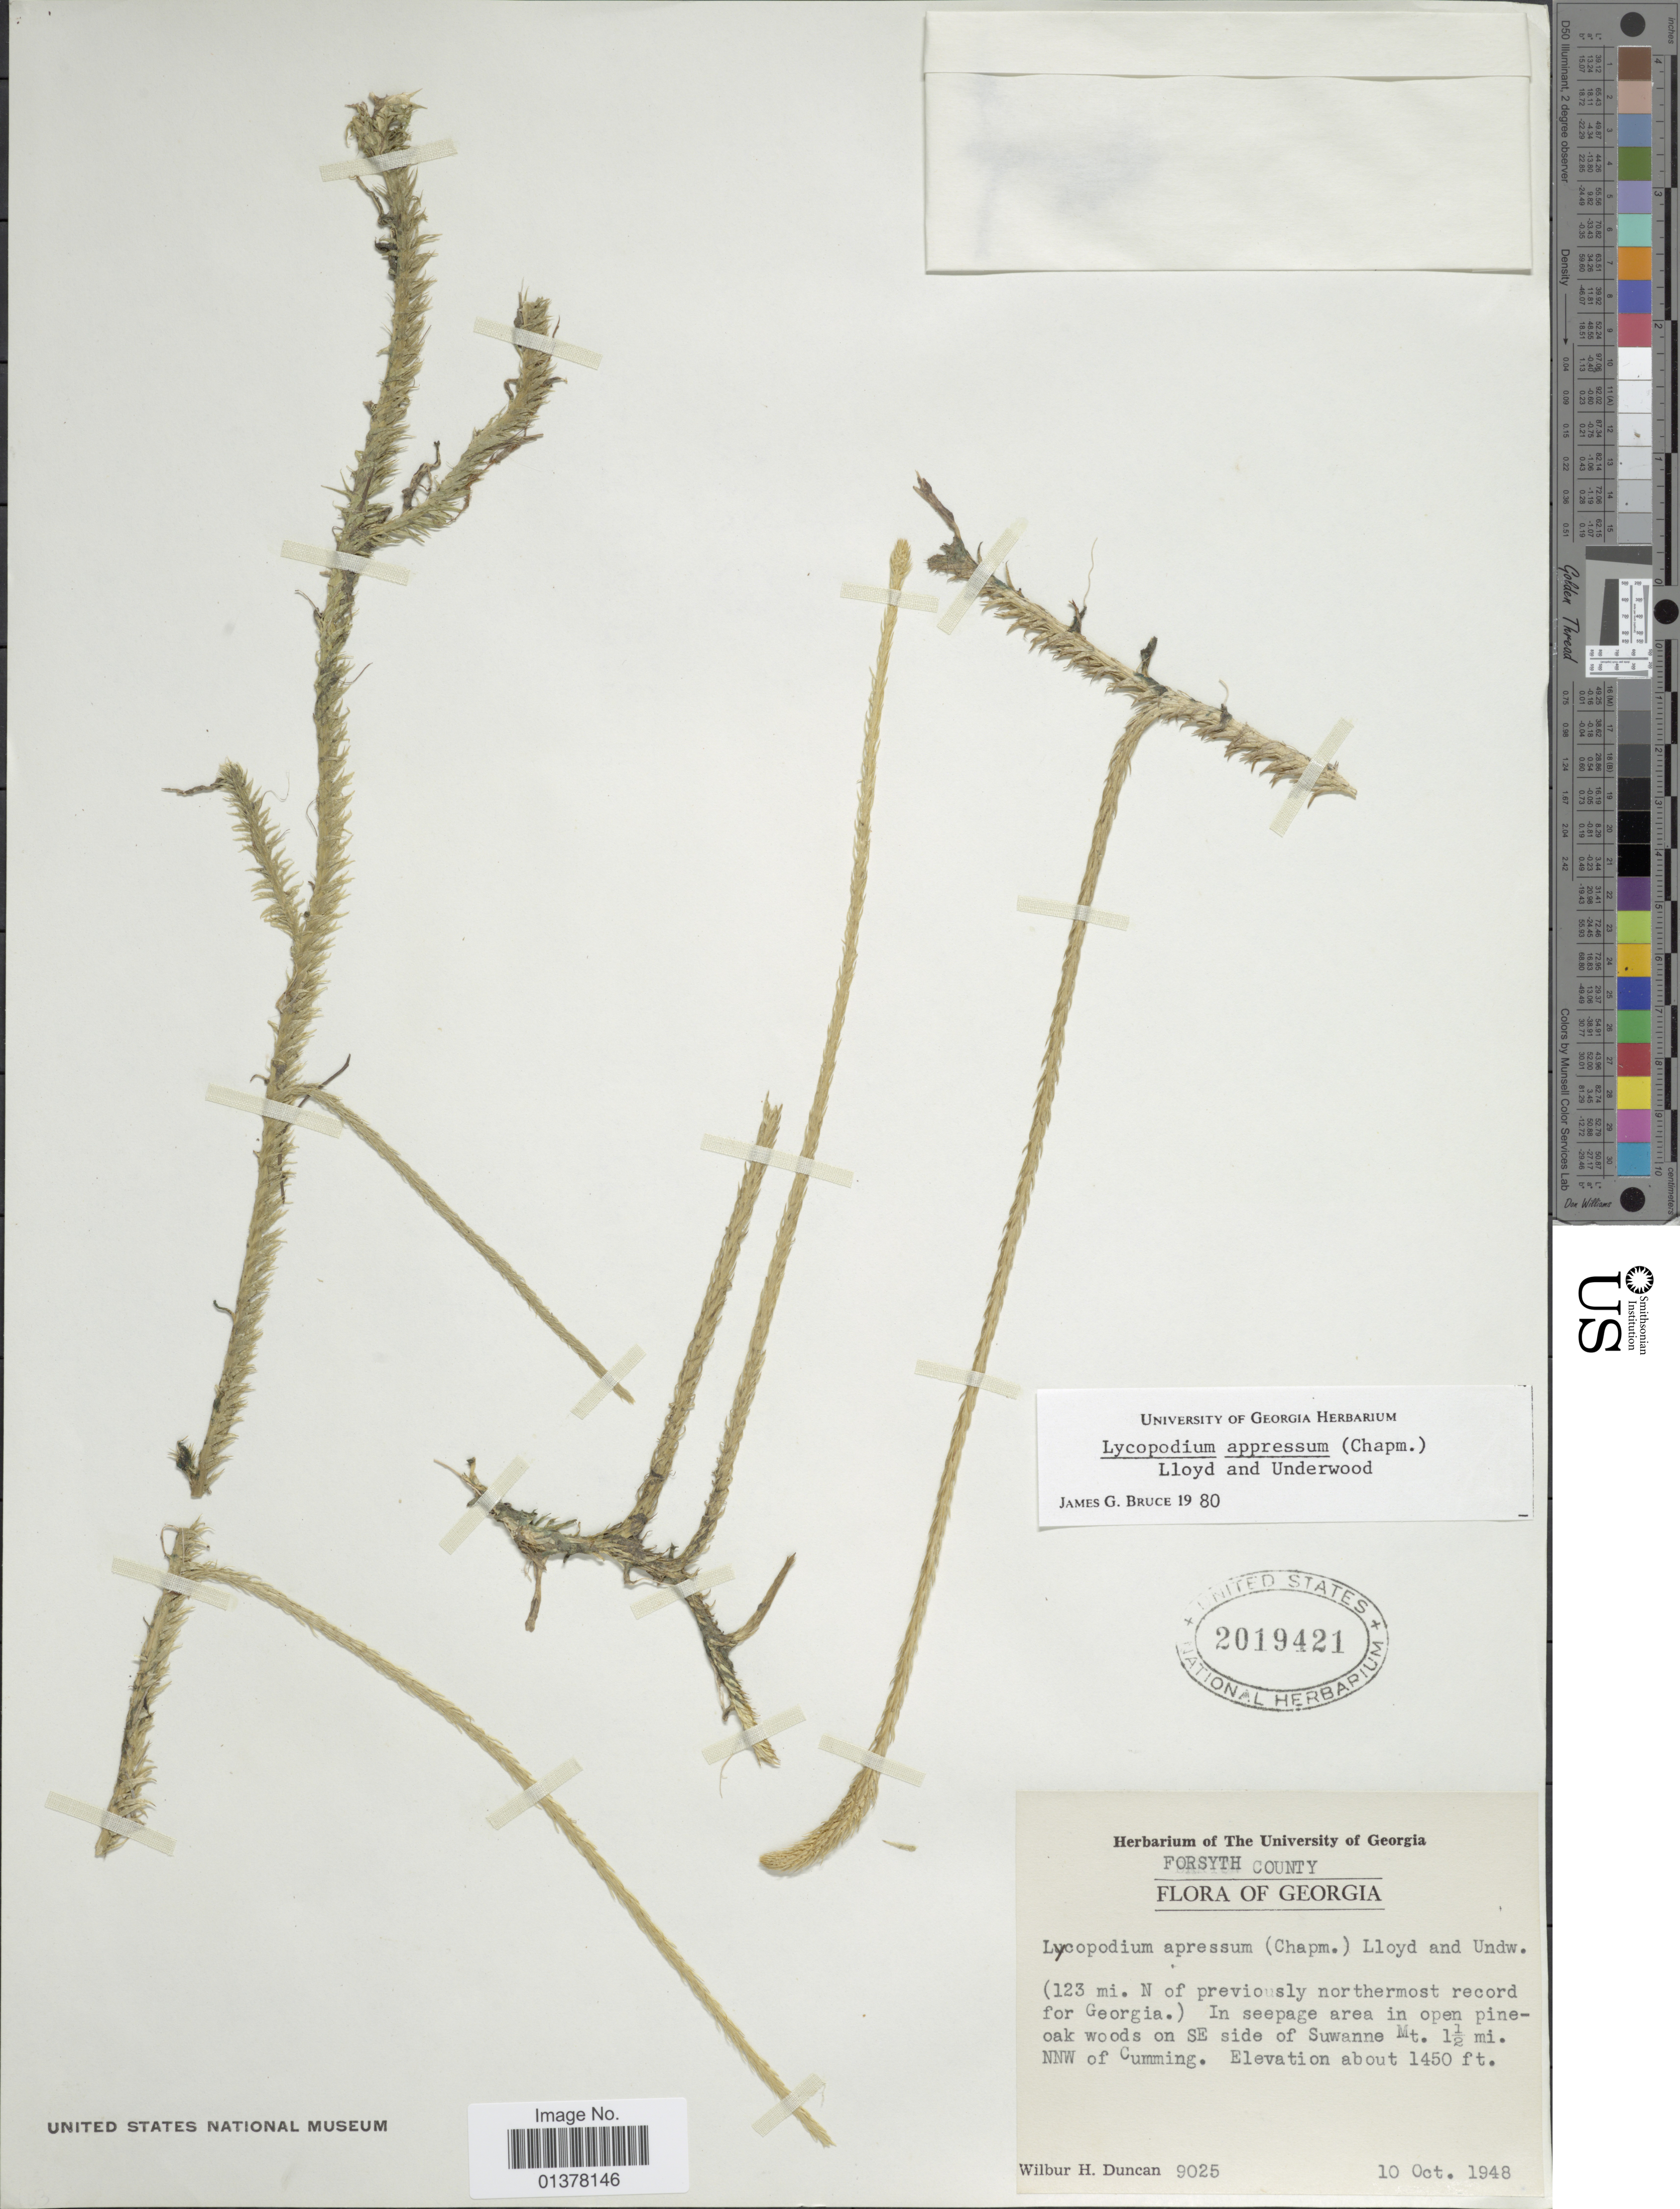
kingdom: Plantae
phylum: Tracheophyta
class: Lycopodiopsida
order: Lycopodiales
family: Lycopodiaceae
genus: Lycopodiella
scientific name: Lycopodiella appressa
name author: (Chapm.) Cranfill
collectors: W. H. Duncan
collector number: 9025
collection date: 1948-10-16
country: United States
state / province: Georgia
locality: Forsyth county, (123mi. N of previously northermost record for Georgia), in seepage area in open pineoak woods on SE side of Suwanne Mt. 1½ mi. NNW of Cumming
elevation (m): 442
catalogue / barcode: US 2019421